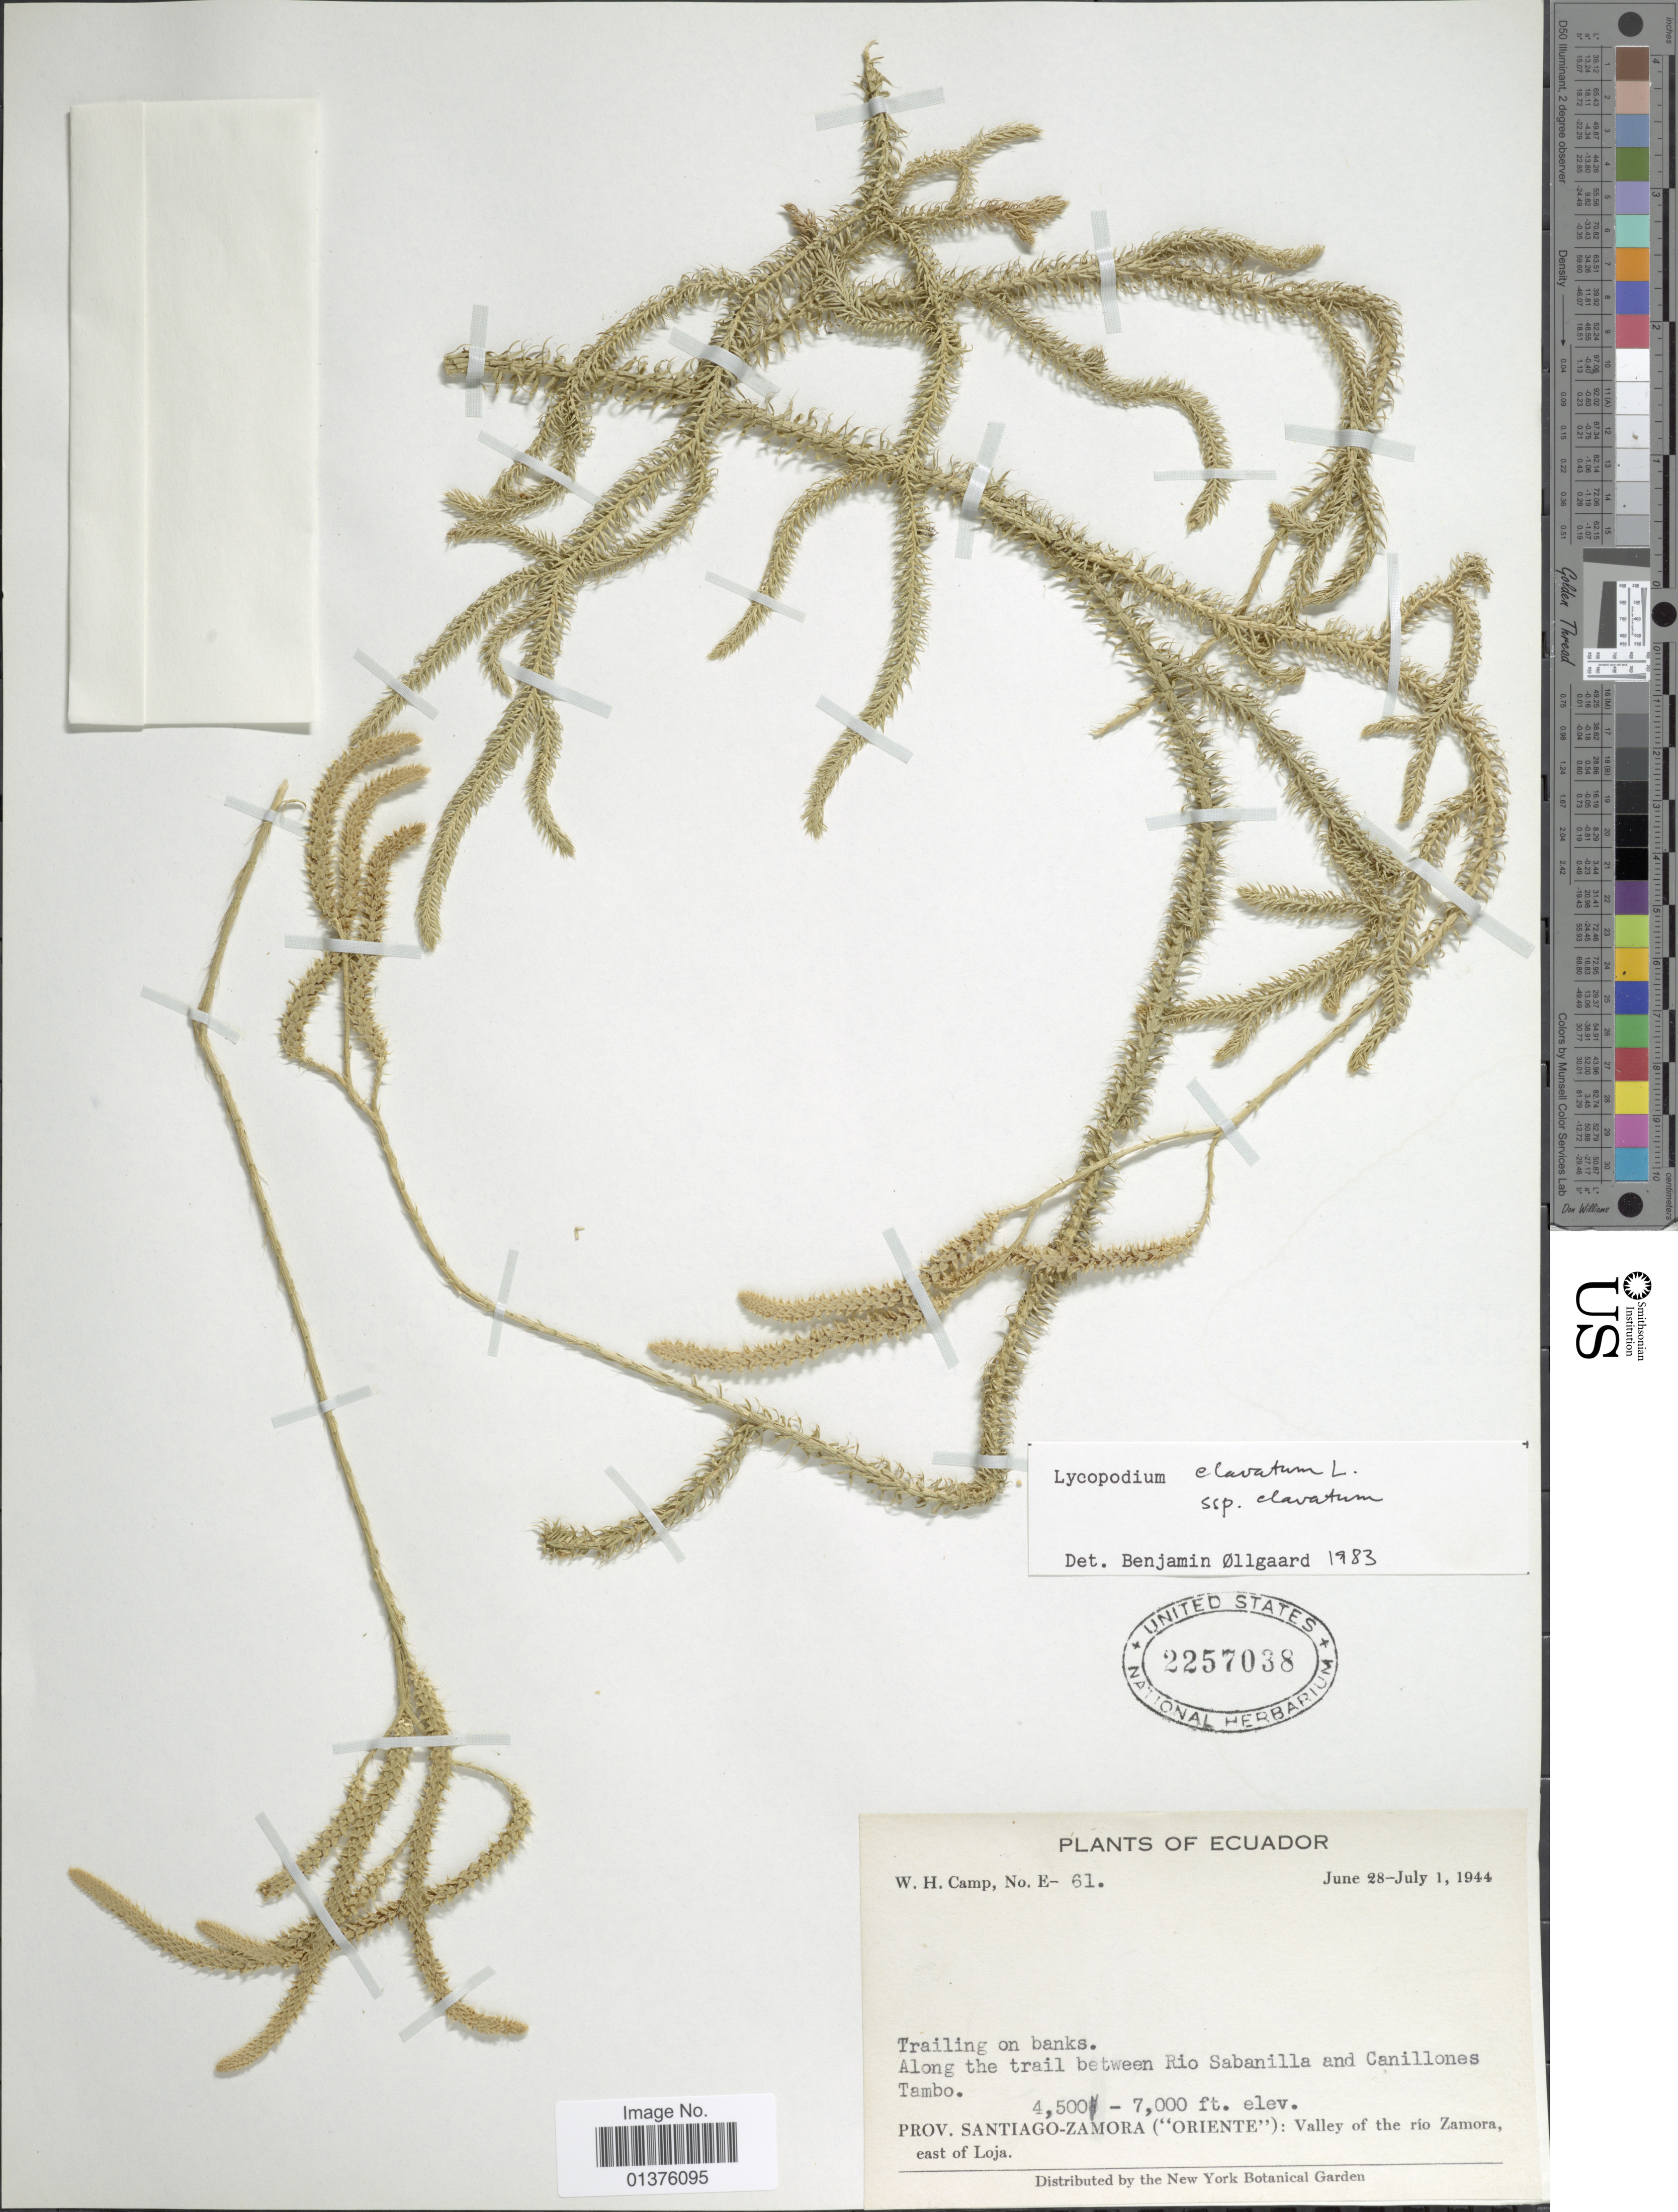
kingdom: Plantae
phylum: Tracheophyta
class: Lycopodiopsida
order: Lycopodiales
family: Lycopodiaceae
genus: Lycopodium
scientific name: Lycopodium clavatum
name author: L.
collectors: W. H. Camp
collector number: E-61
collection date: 1944-06-28/1944-07-01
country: Ecuador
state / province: Zamora-Chinchipe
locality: Trailing on banks, along the trail between Rio Sabanilla and Canillones Timbo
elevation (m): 1372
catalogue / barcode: US 2257038